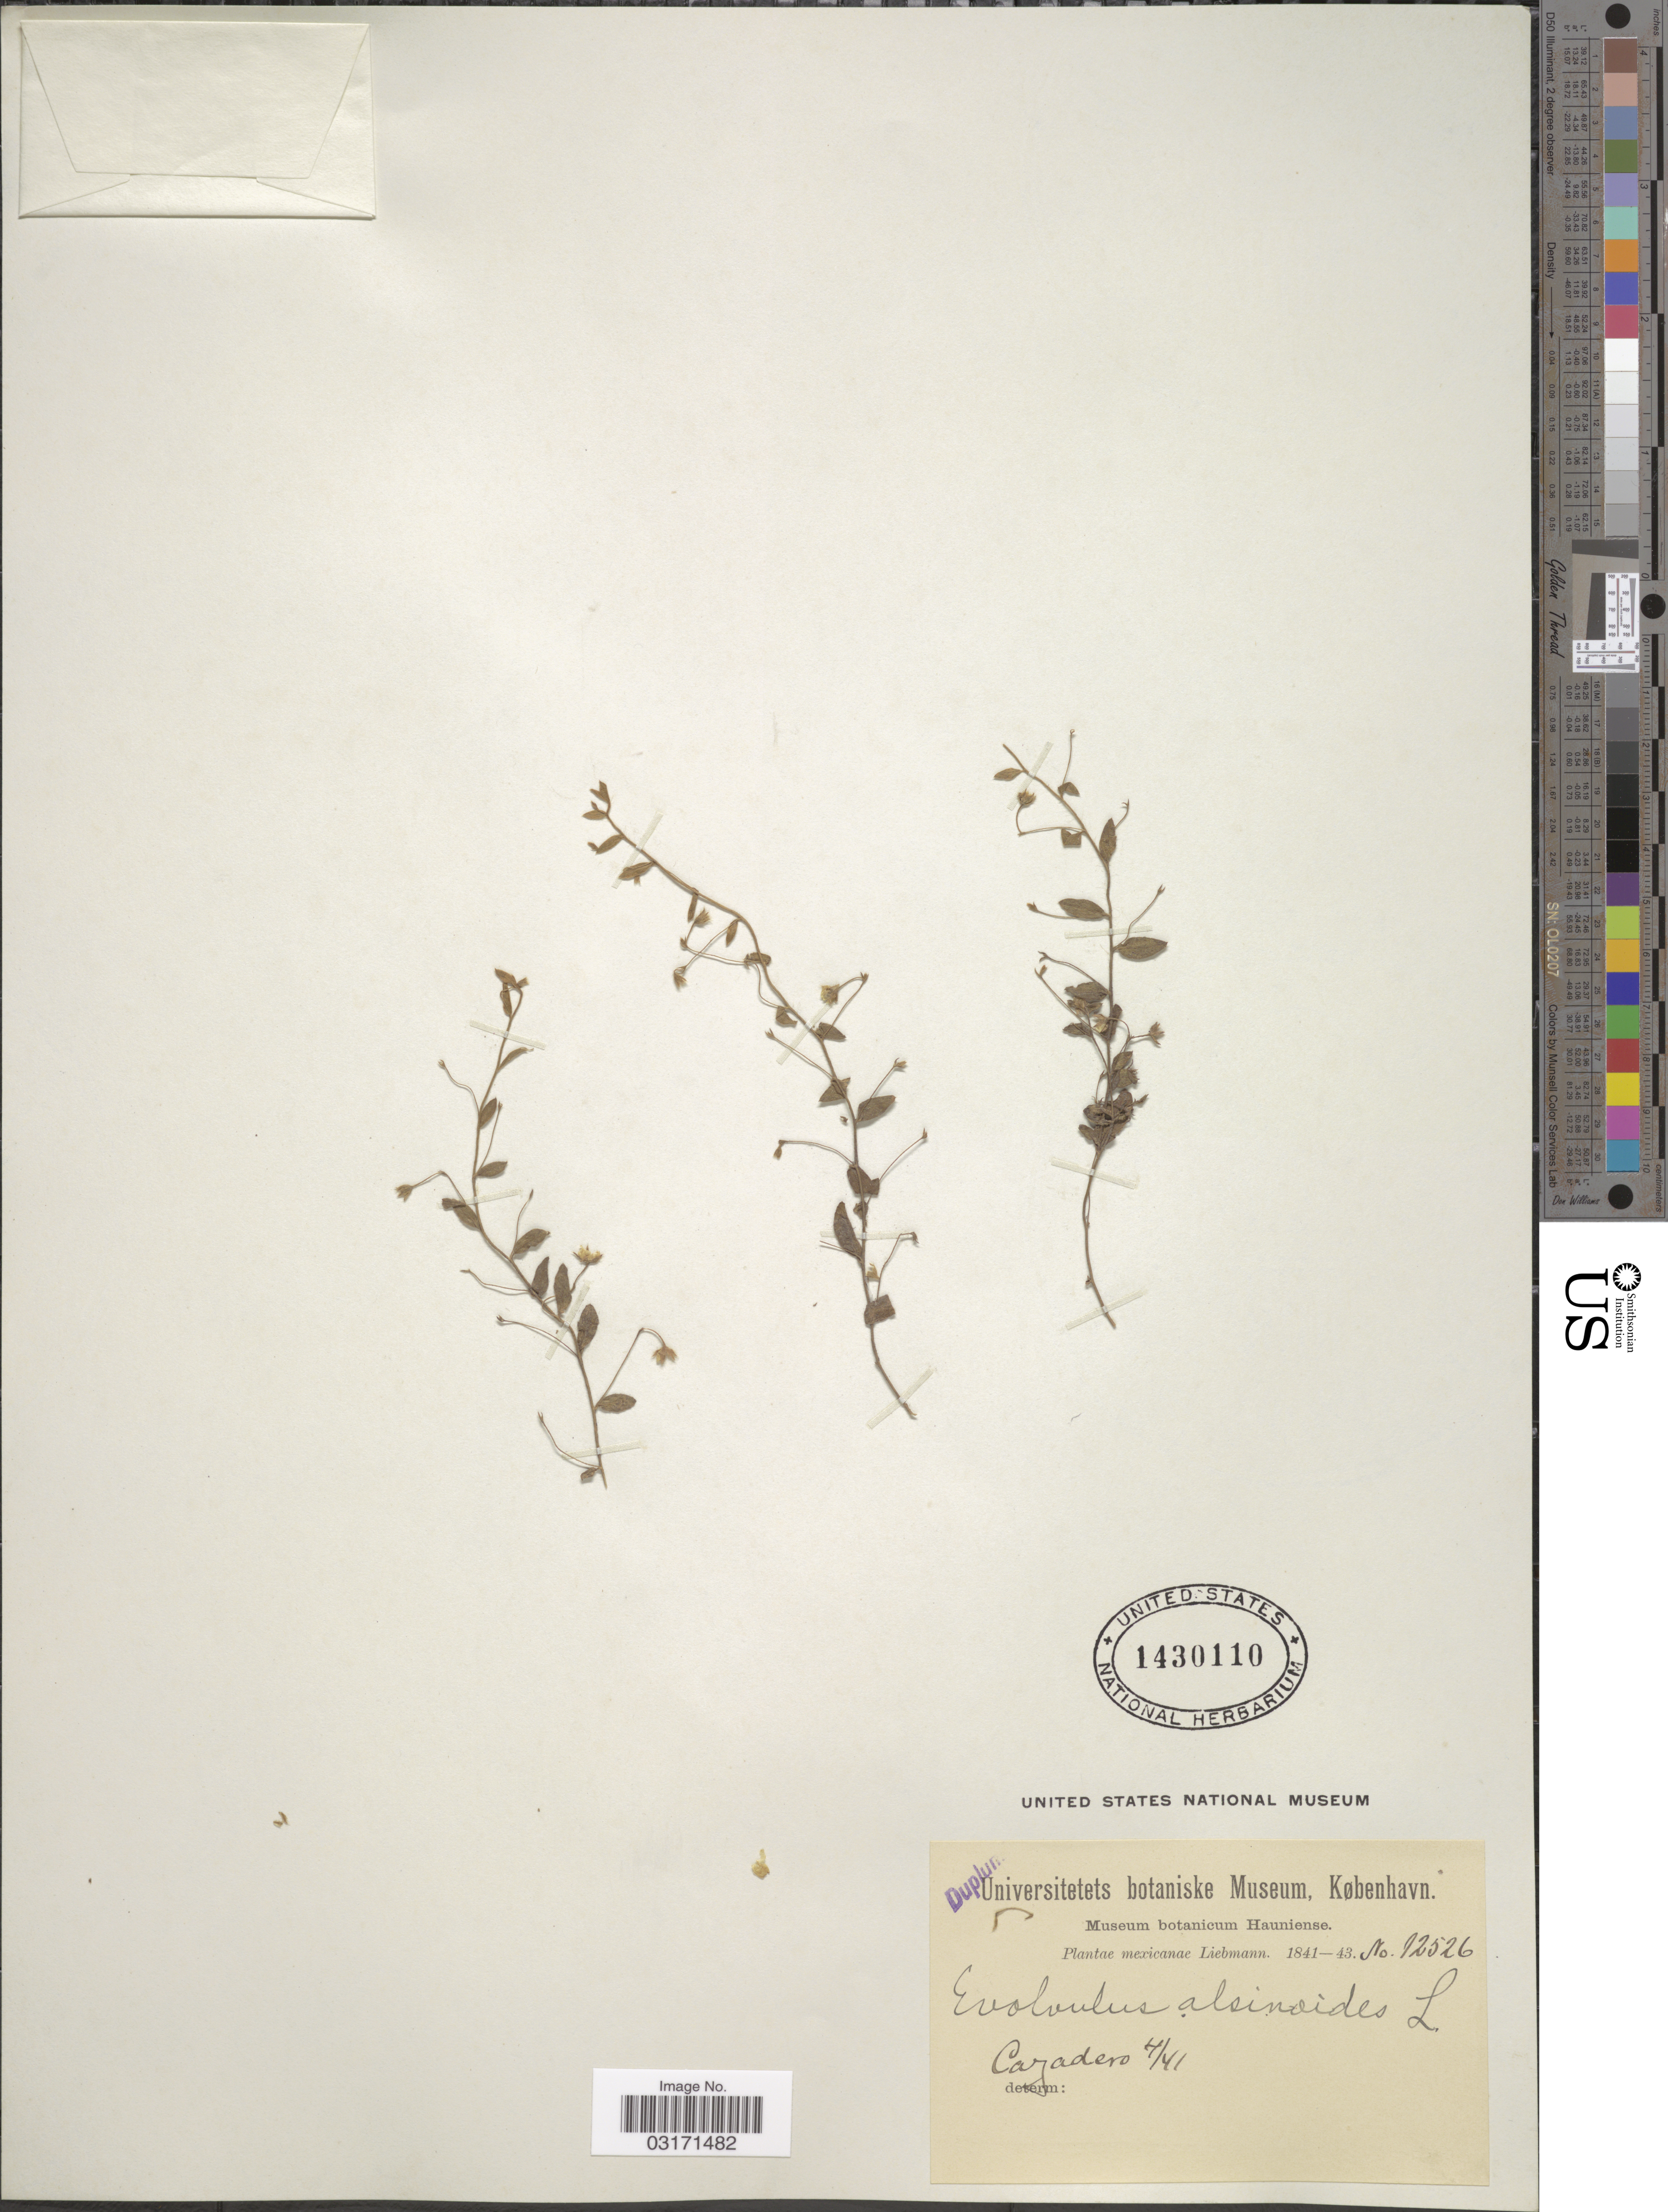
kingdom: Plantae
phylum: Tracheophyta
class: Magnoliopsida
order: Solanales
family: Convolvulaceae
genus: Evolvulus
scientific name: Evolvulus alsinoides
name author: (L.) L.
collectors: Liebmann, --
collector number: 12526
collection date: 1841-04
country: Mexico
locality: Cazadero.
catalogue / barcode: US 1430110